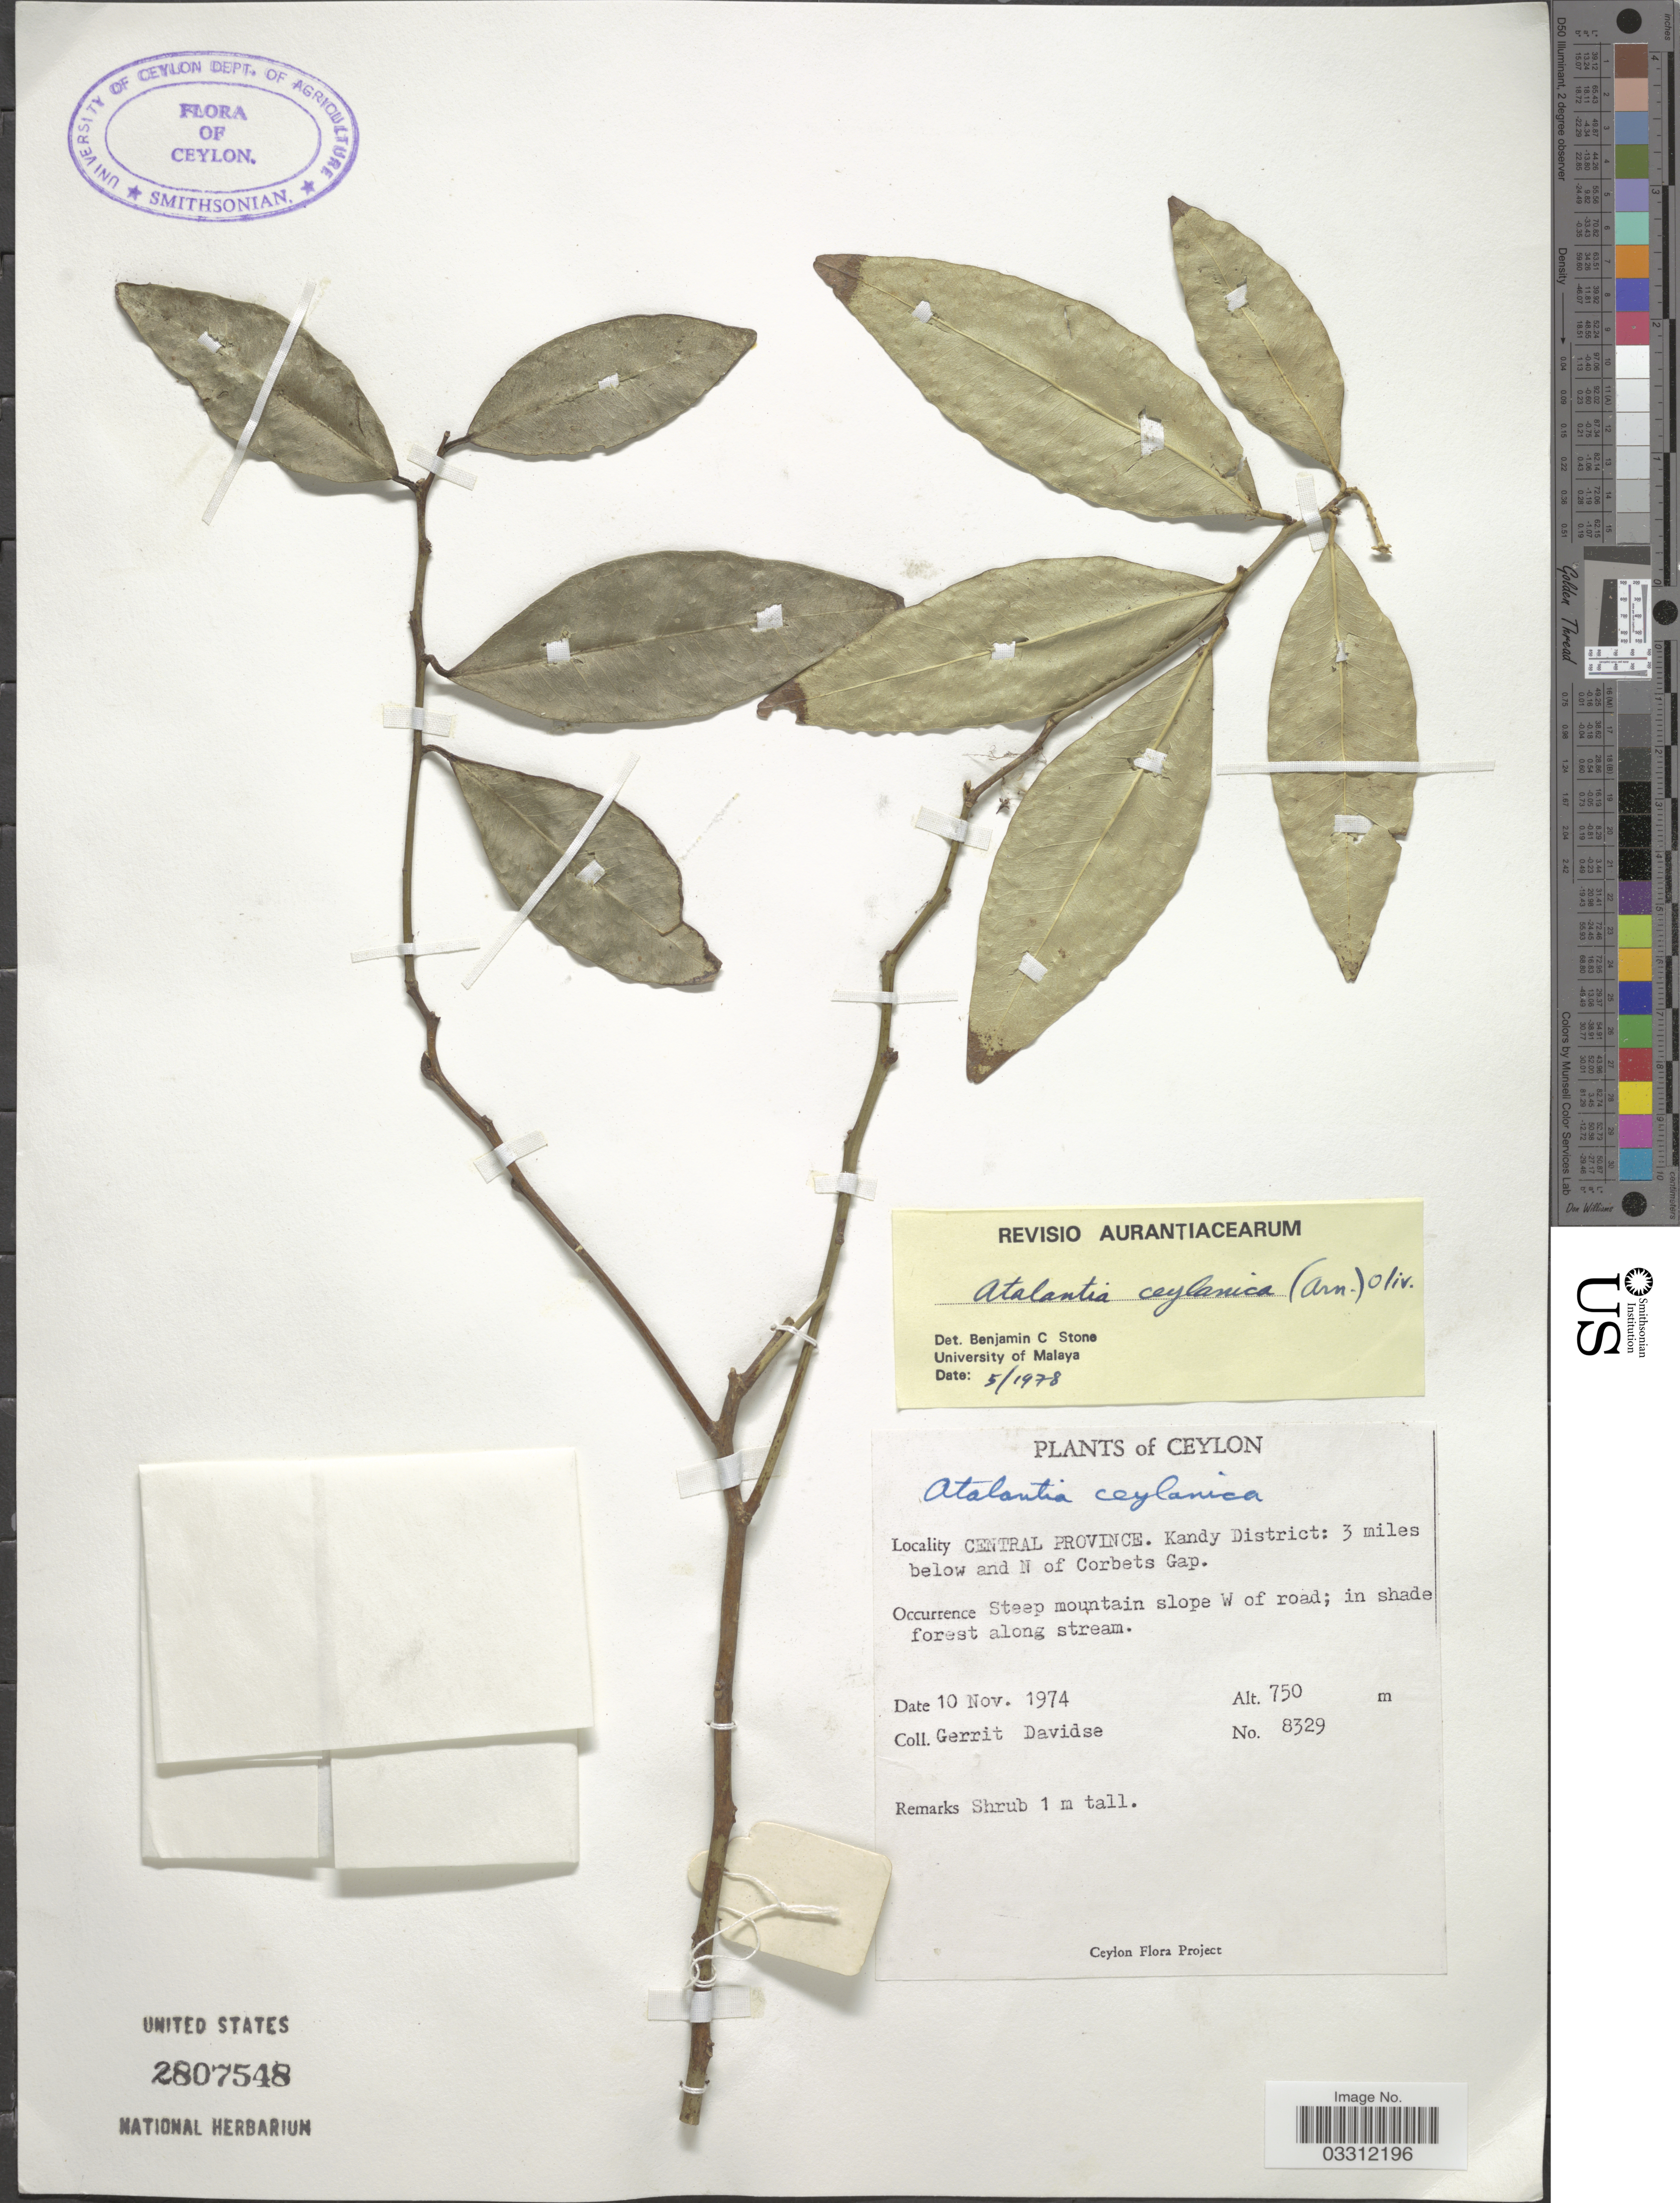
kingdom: Plantae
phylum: Tracheophyta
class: Magnoliopsida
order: Sapindales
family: Rutaceae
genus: Atalantia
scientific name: Atalantia ceylanica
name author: (Arn.) Oliv.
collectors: G. Davidse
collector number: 8329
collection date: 1974-11-10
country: Sri Lanka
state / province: Central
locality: Ceylon, Kandy District: 3 miles below and N of Corbets Gap.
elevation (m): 750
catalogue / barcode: US 2807548